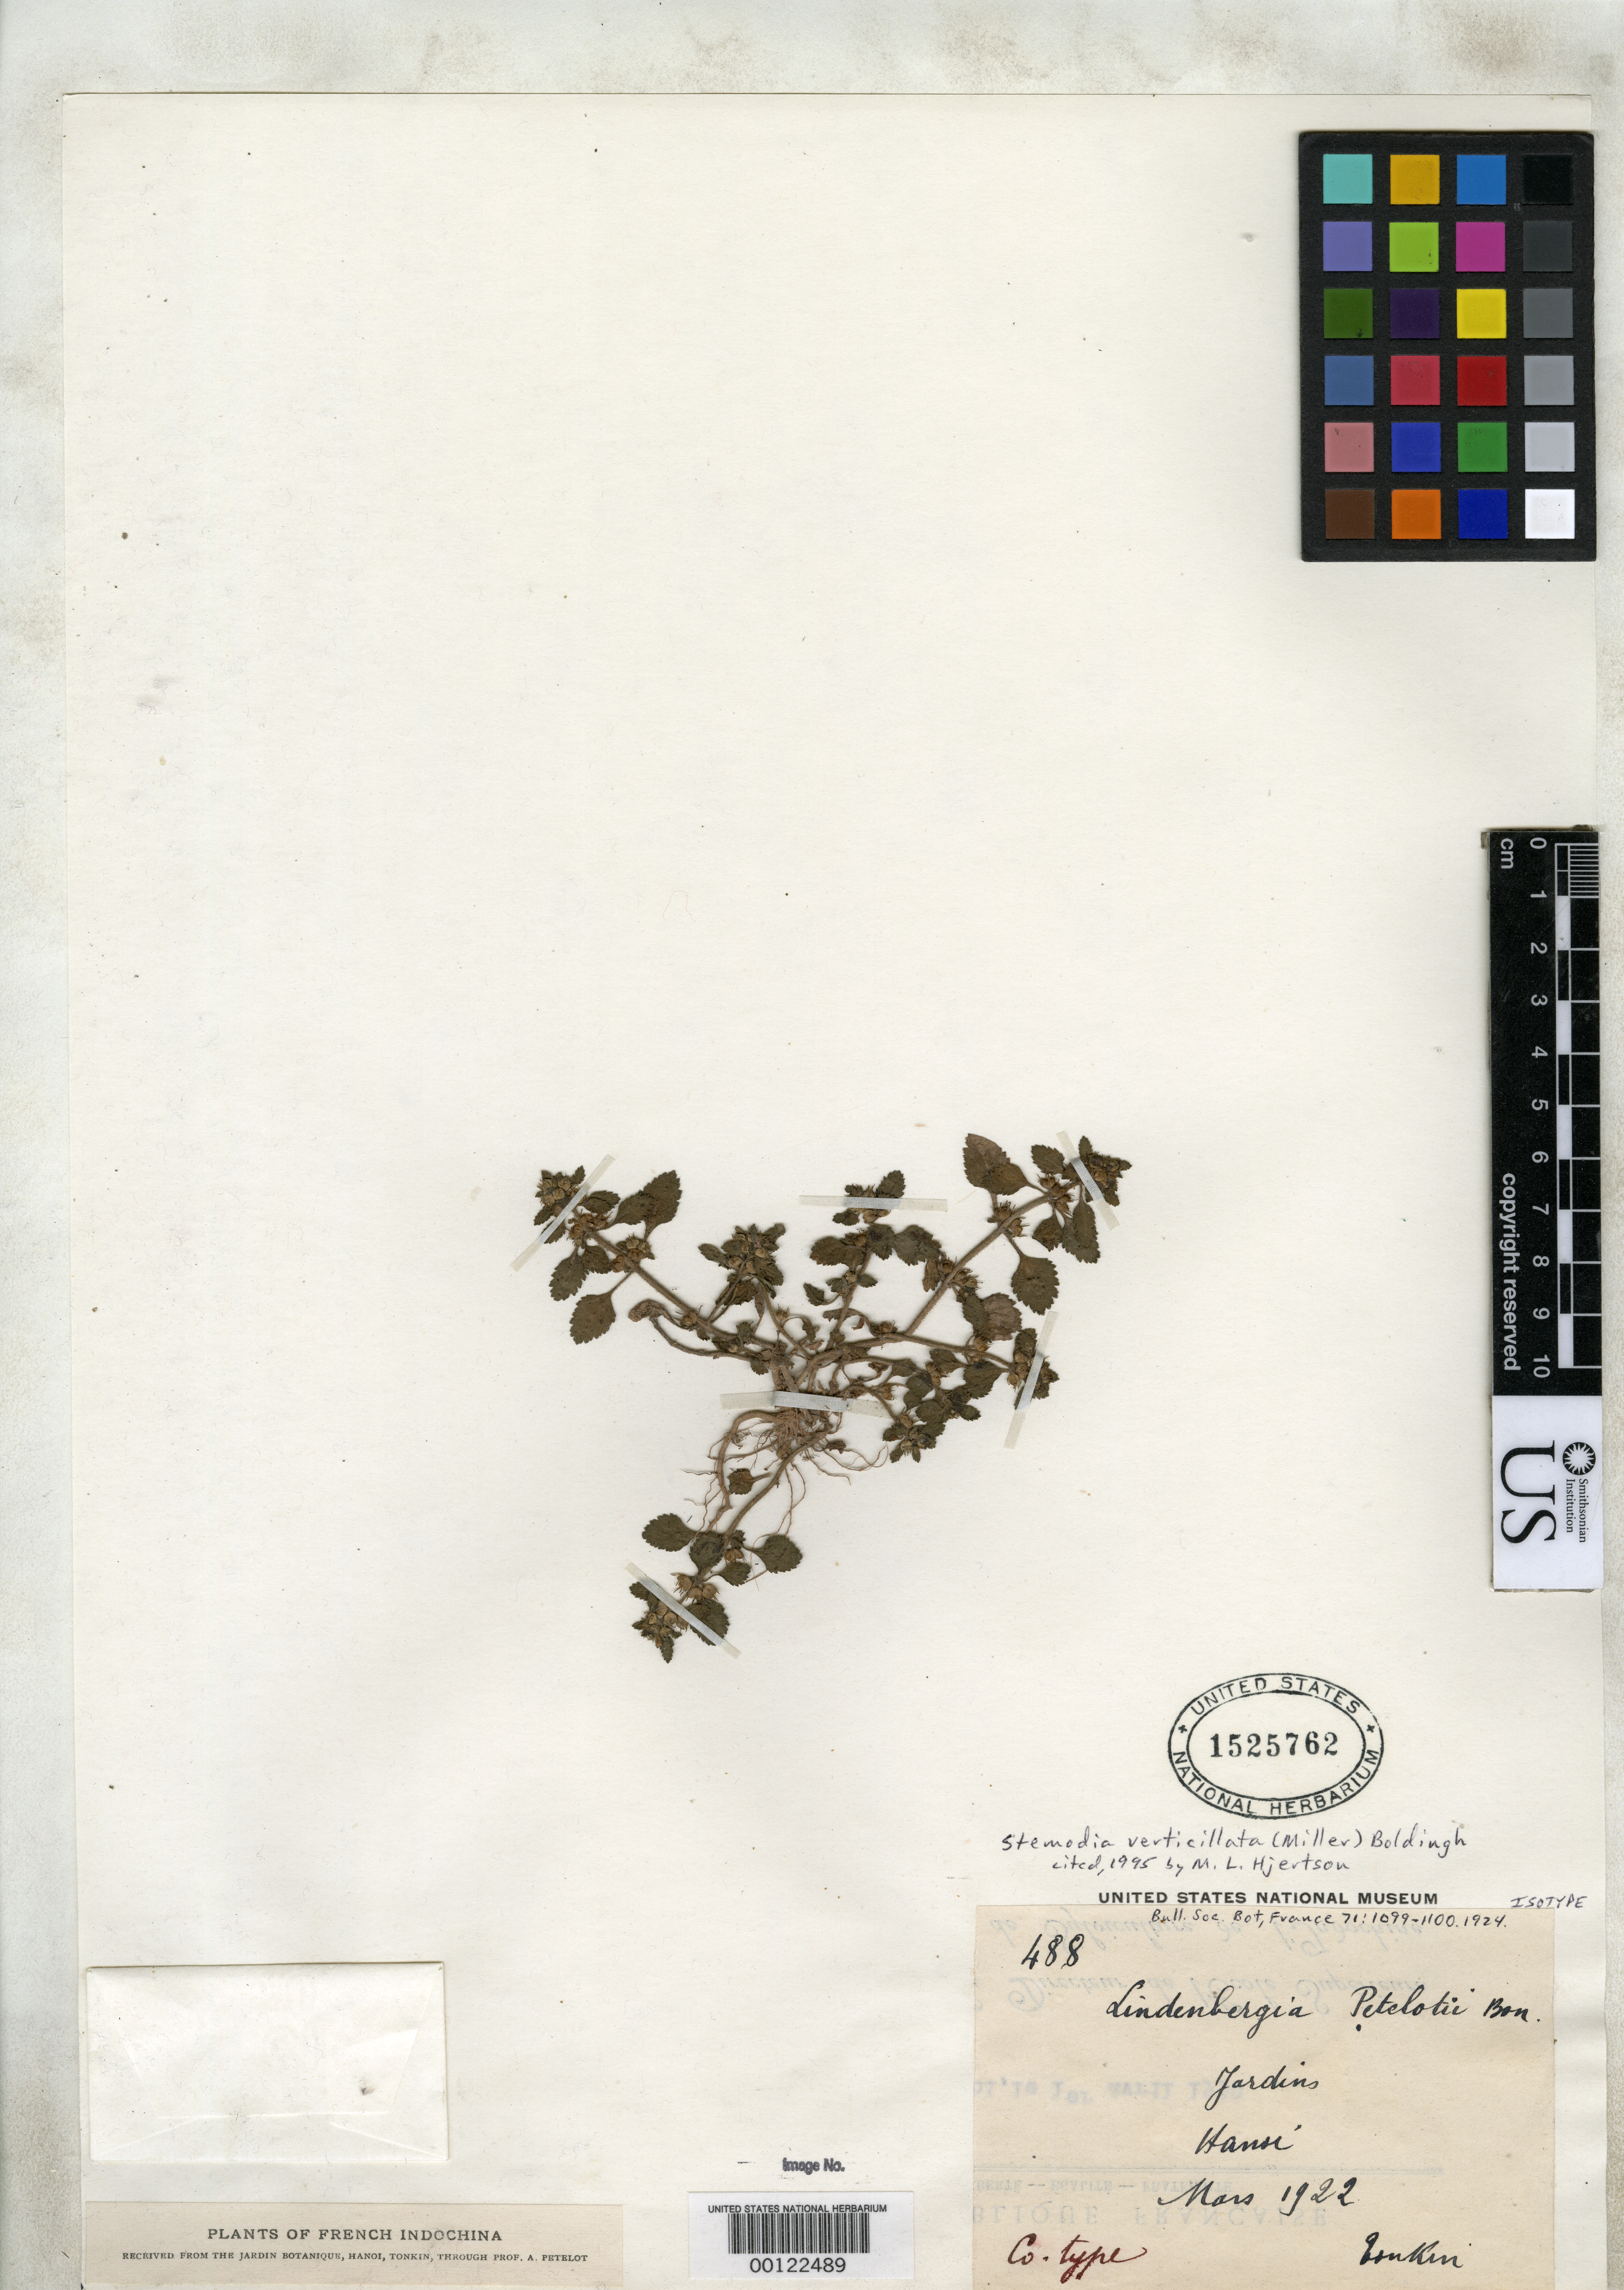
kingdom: Plantae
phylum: Tracheophyta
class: Magnoliopsida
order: Lamiales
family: Orobanchaceae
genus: Lindenbergia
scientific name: Lindenbergia peteloti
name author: Bonati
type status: Isotype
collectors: P. A. Pételot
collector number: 488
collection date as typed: Mar 1922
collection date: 1922-03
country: Vietnam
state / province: Tonkin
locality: Hanoi.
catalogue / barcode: US 1525762